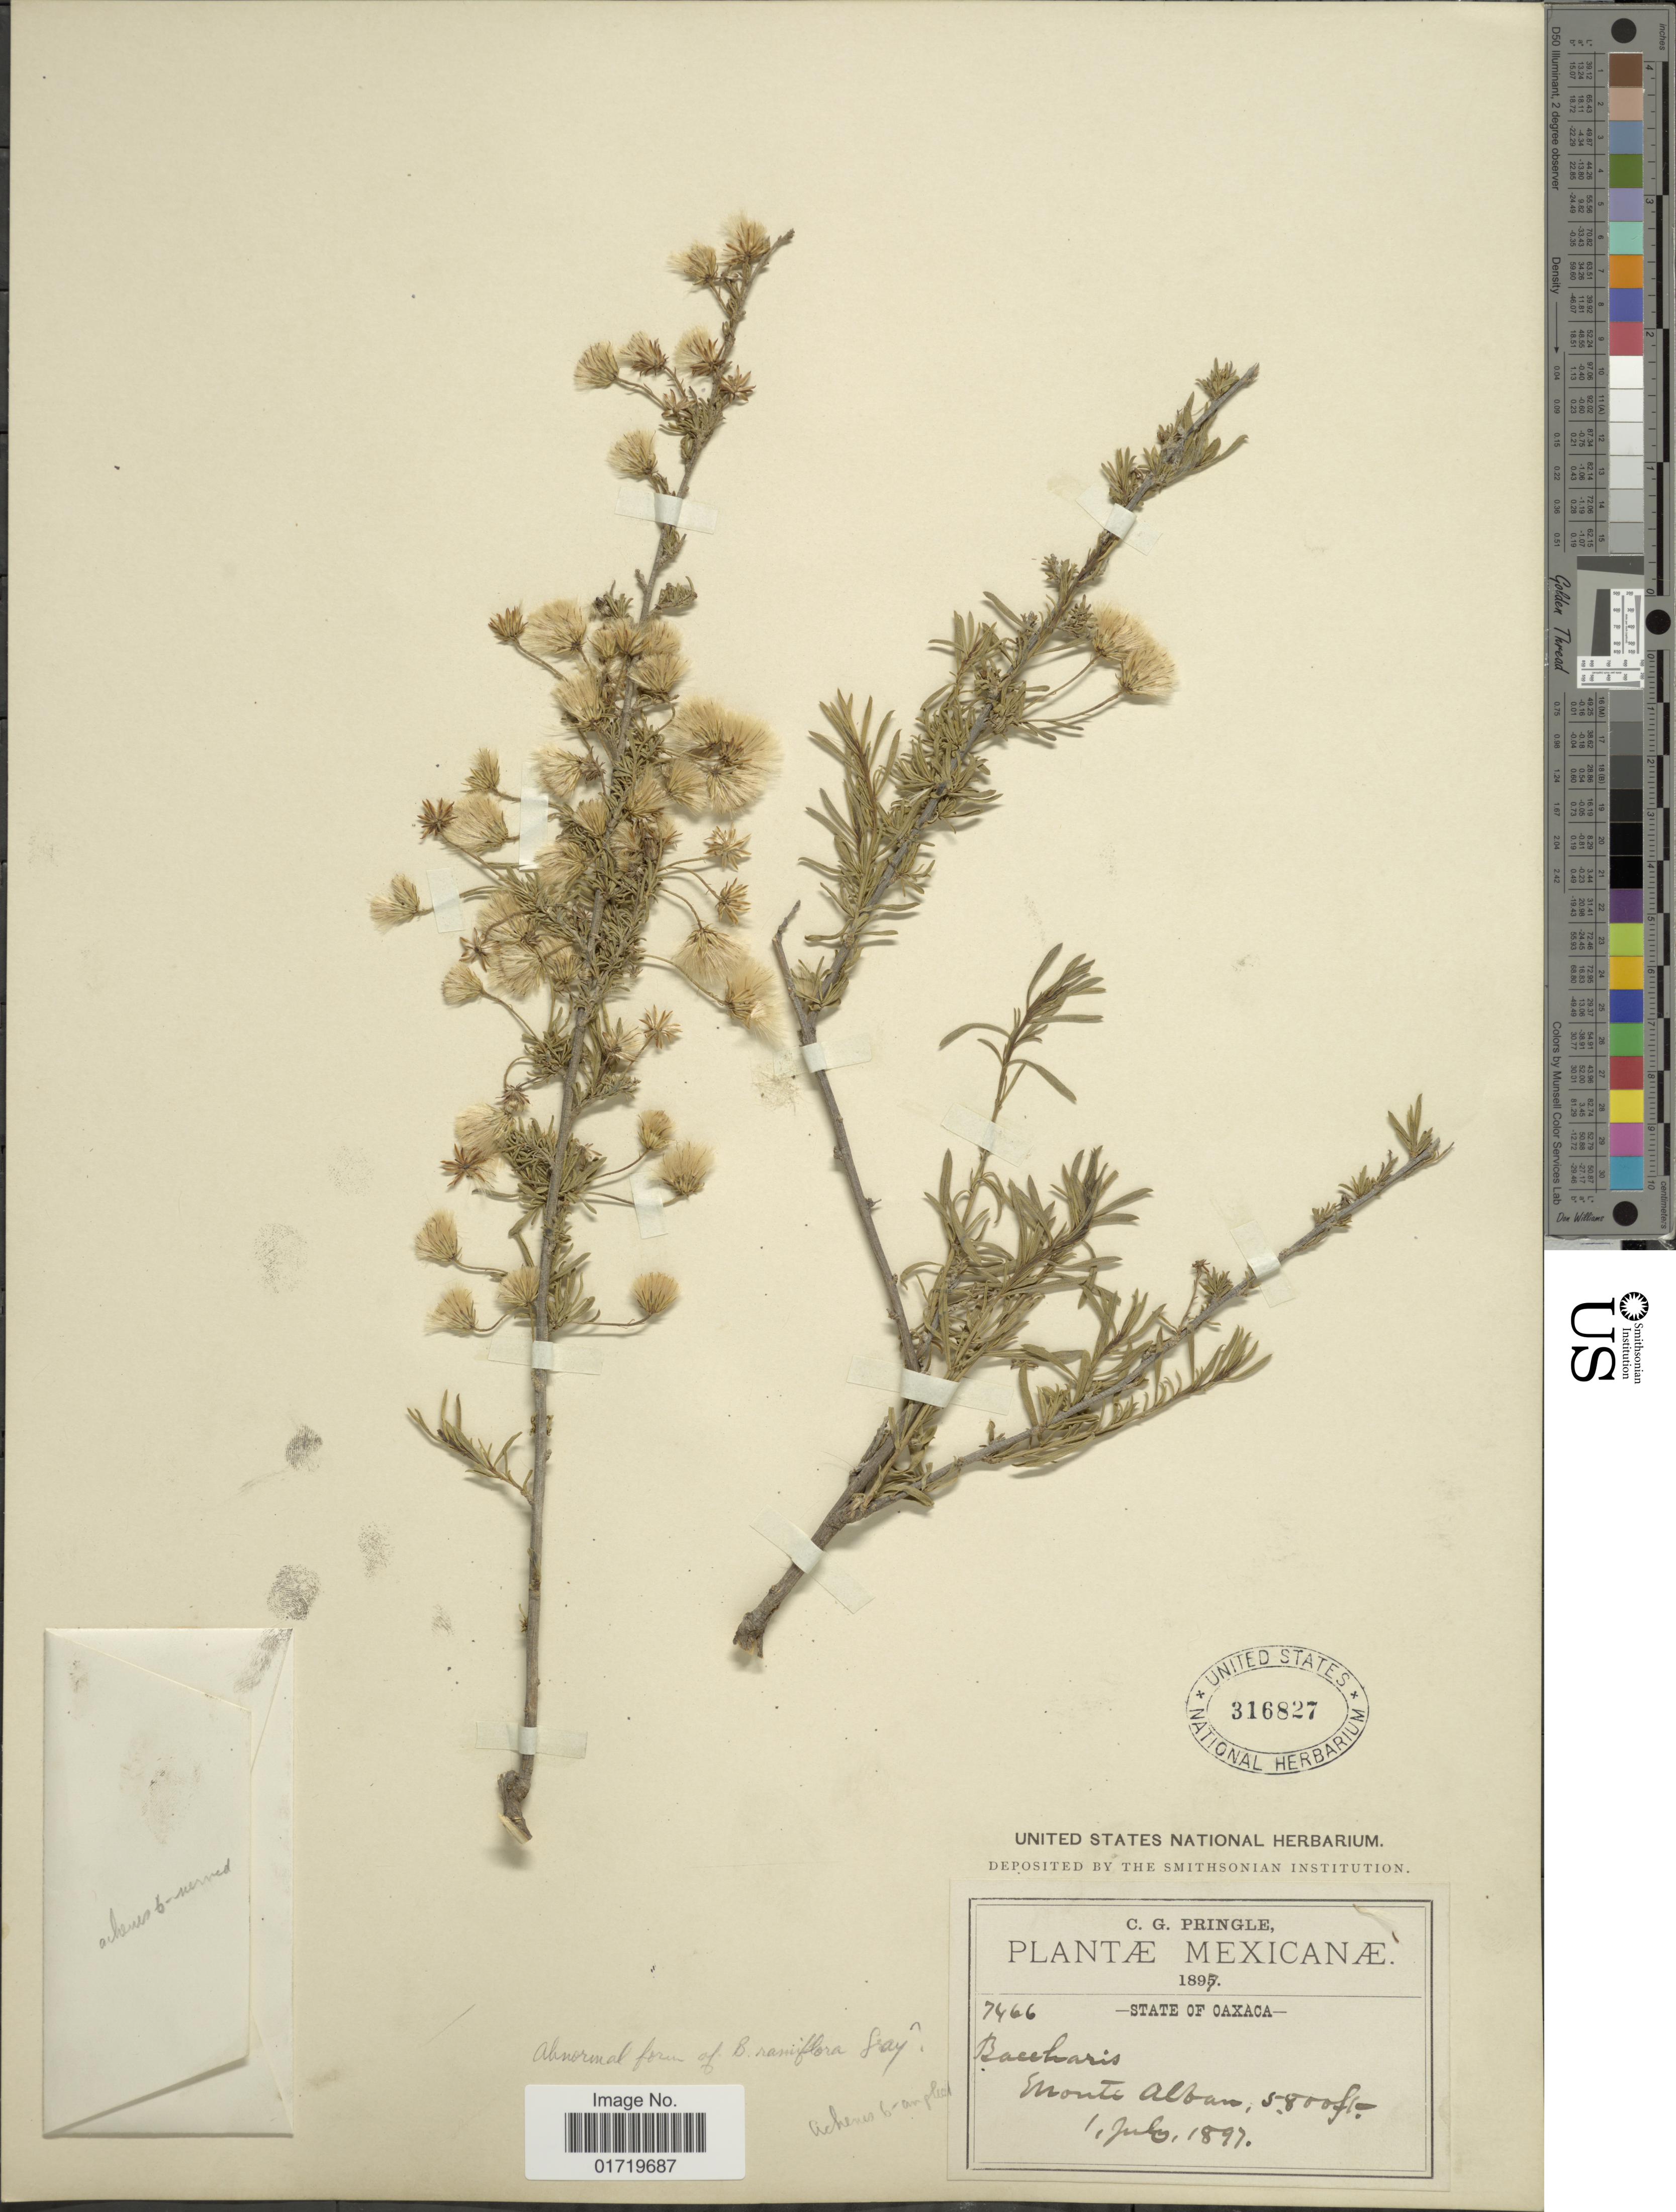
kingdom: Plantae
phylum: Tracheophyta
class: Magnoliopsida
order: Asterales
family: Asteraceae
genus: Baccharis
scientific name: Baccharis ramiflora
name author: A. Gray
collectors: C. G. Pringle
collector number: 7466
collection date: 1897-07-01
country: Mexico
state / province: Oaxaca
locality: State of Oaxaca, Monte Alban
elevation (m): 1768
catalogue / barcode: US 316827